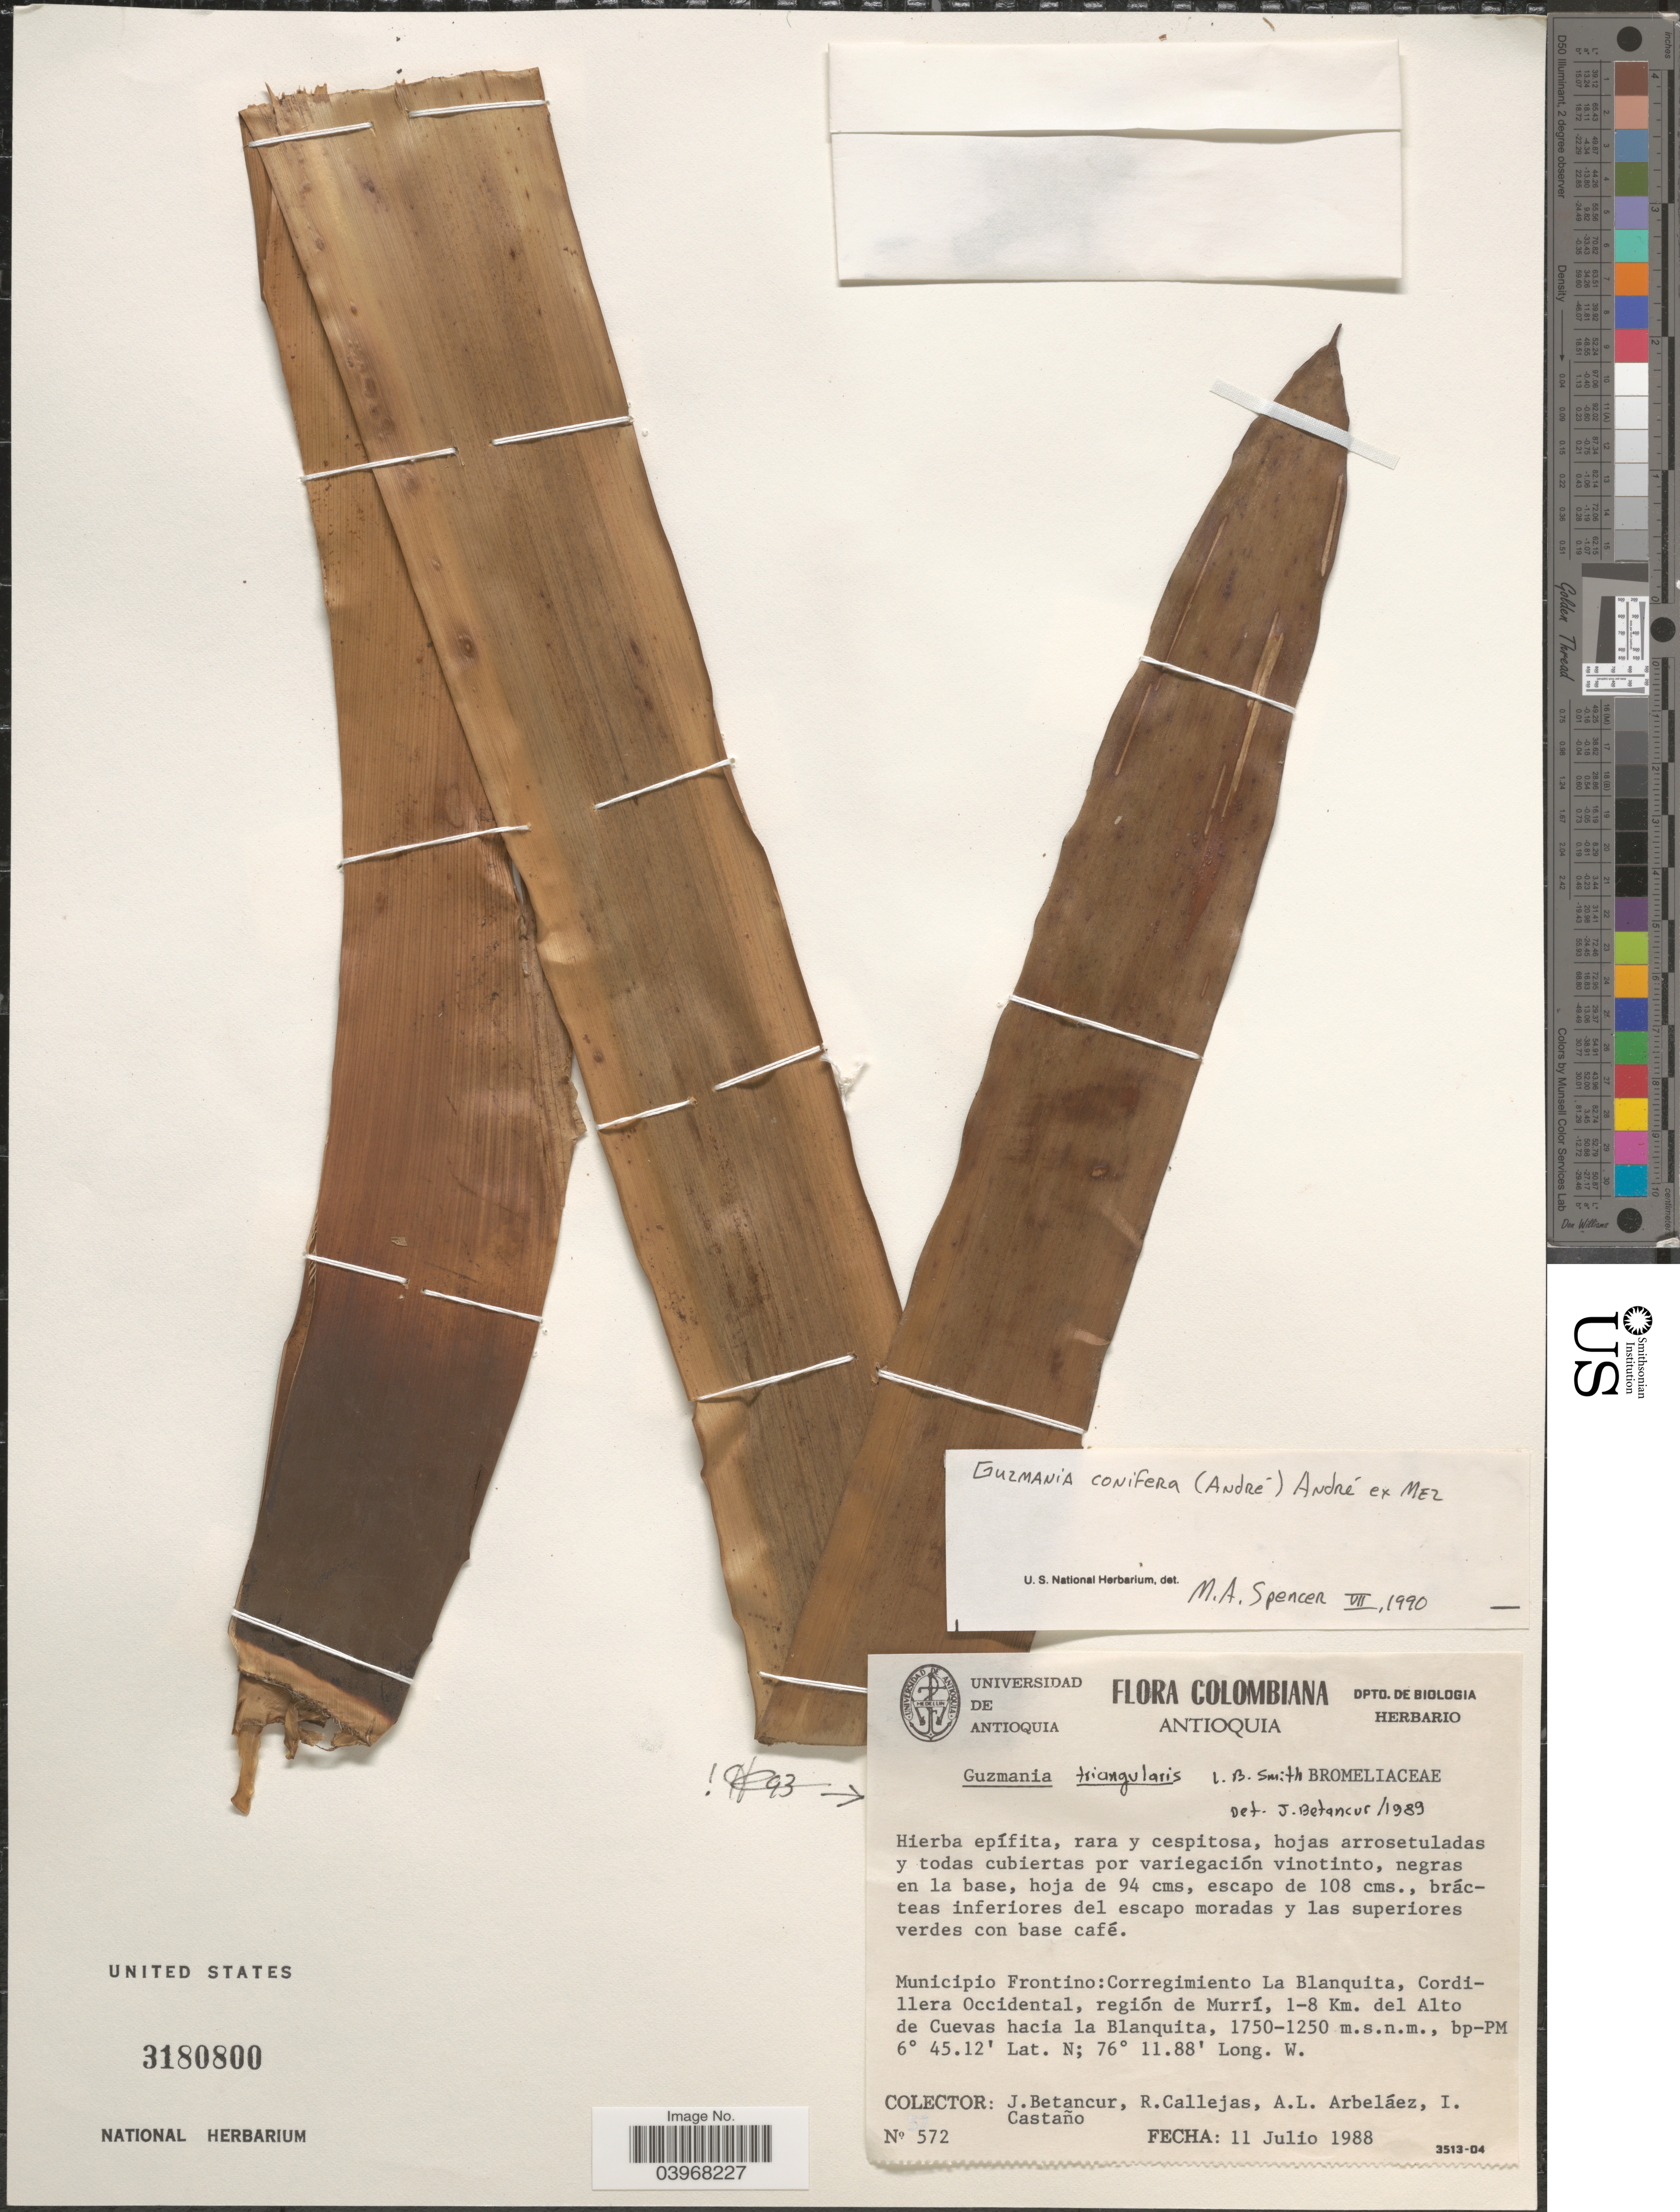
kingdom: Plantae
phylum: Tracheophyta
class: Liliopsida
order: Poales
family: Bromeliaceae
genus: Guzmania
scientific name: Guzmania conifera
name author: (André) André ex Mez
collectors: J. Betancur, R. Callejas, A. Arbeláez Alvarez & I. Castaño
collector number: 572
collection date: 1988-07-11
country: Colombia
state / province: Antioquia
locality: Municipio Frontino: Corregimiento La Blanquita, Cordillera Occidental, región de Murrí, 1-8 Km. del Alto de Cuevas hacia la Blanquita.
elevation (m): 1250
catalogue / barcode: US 3180800